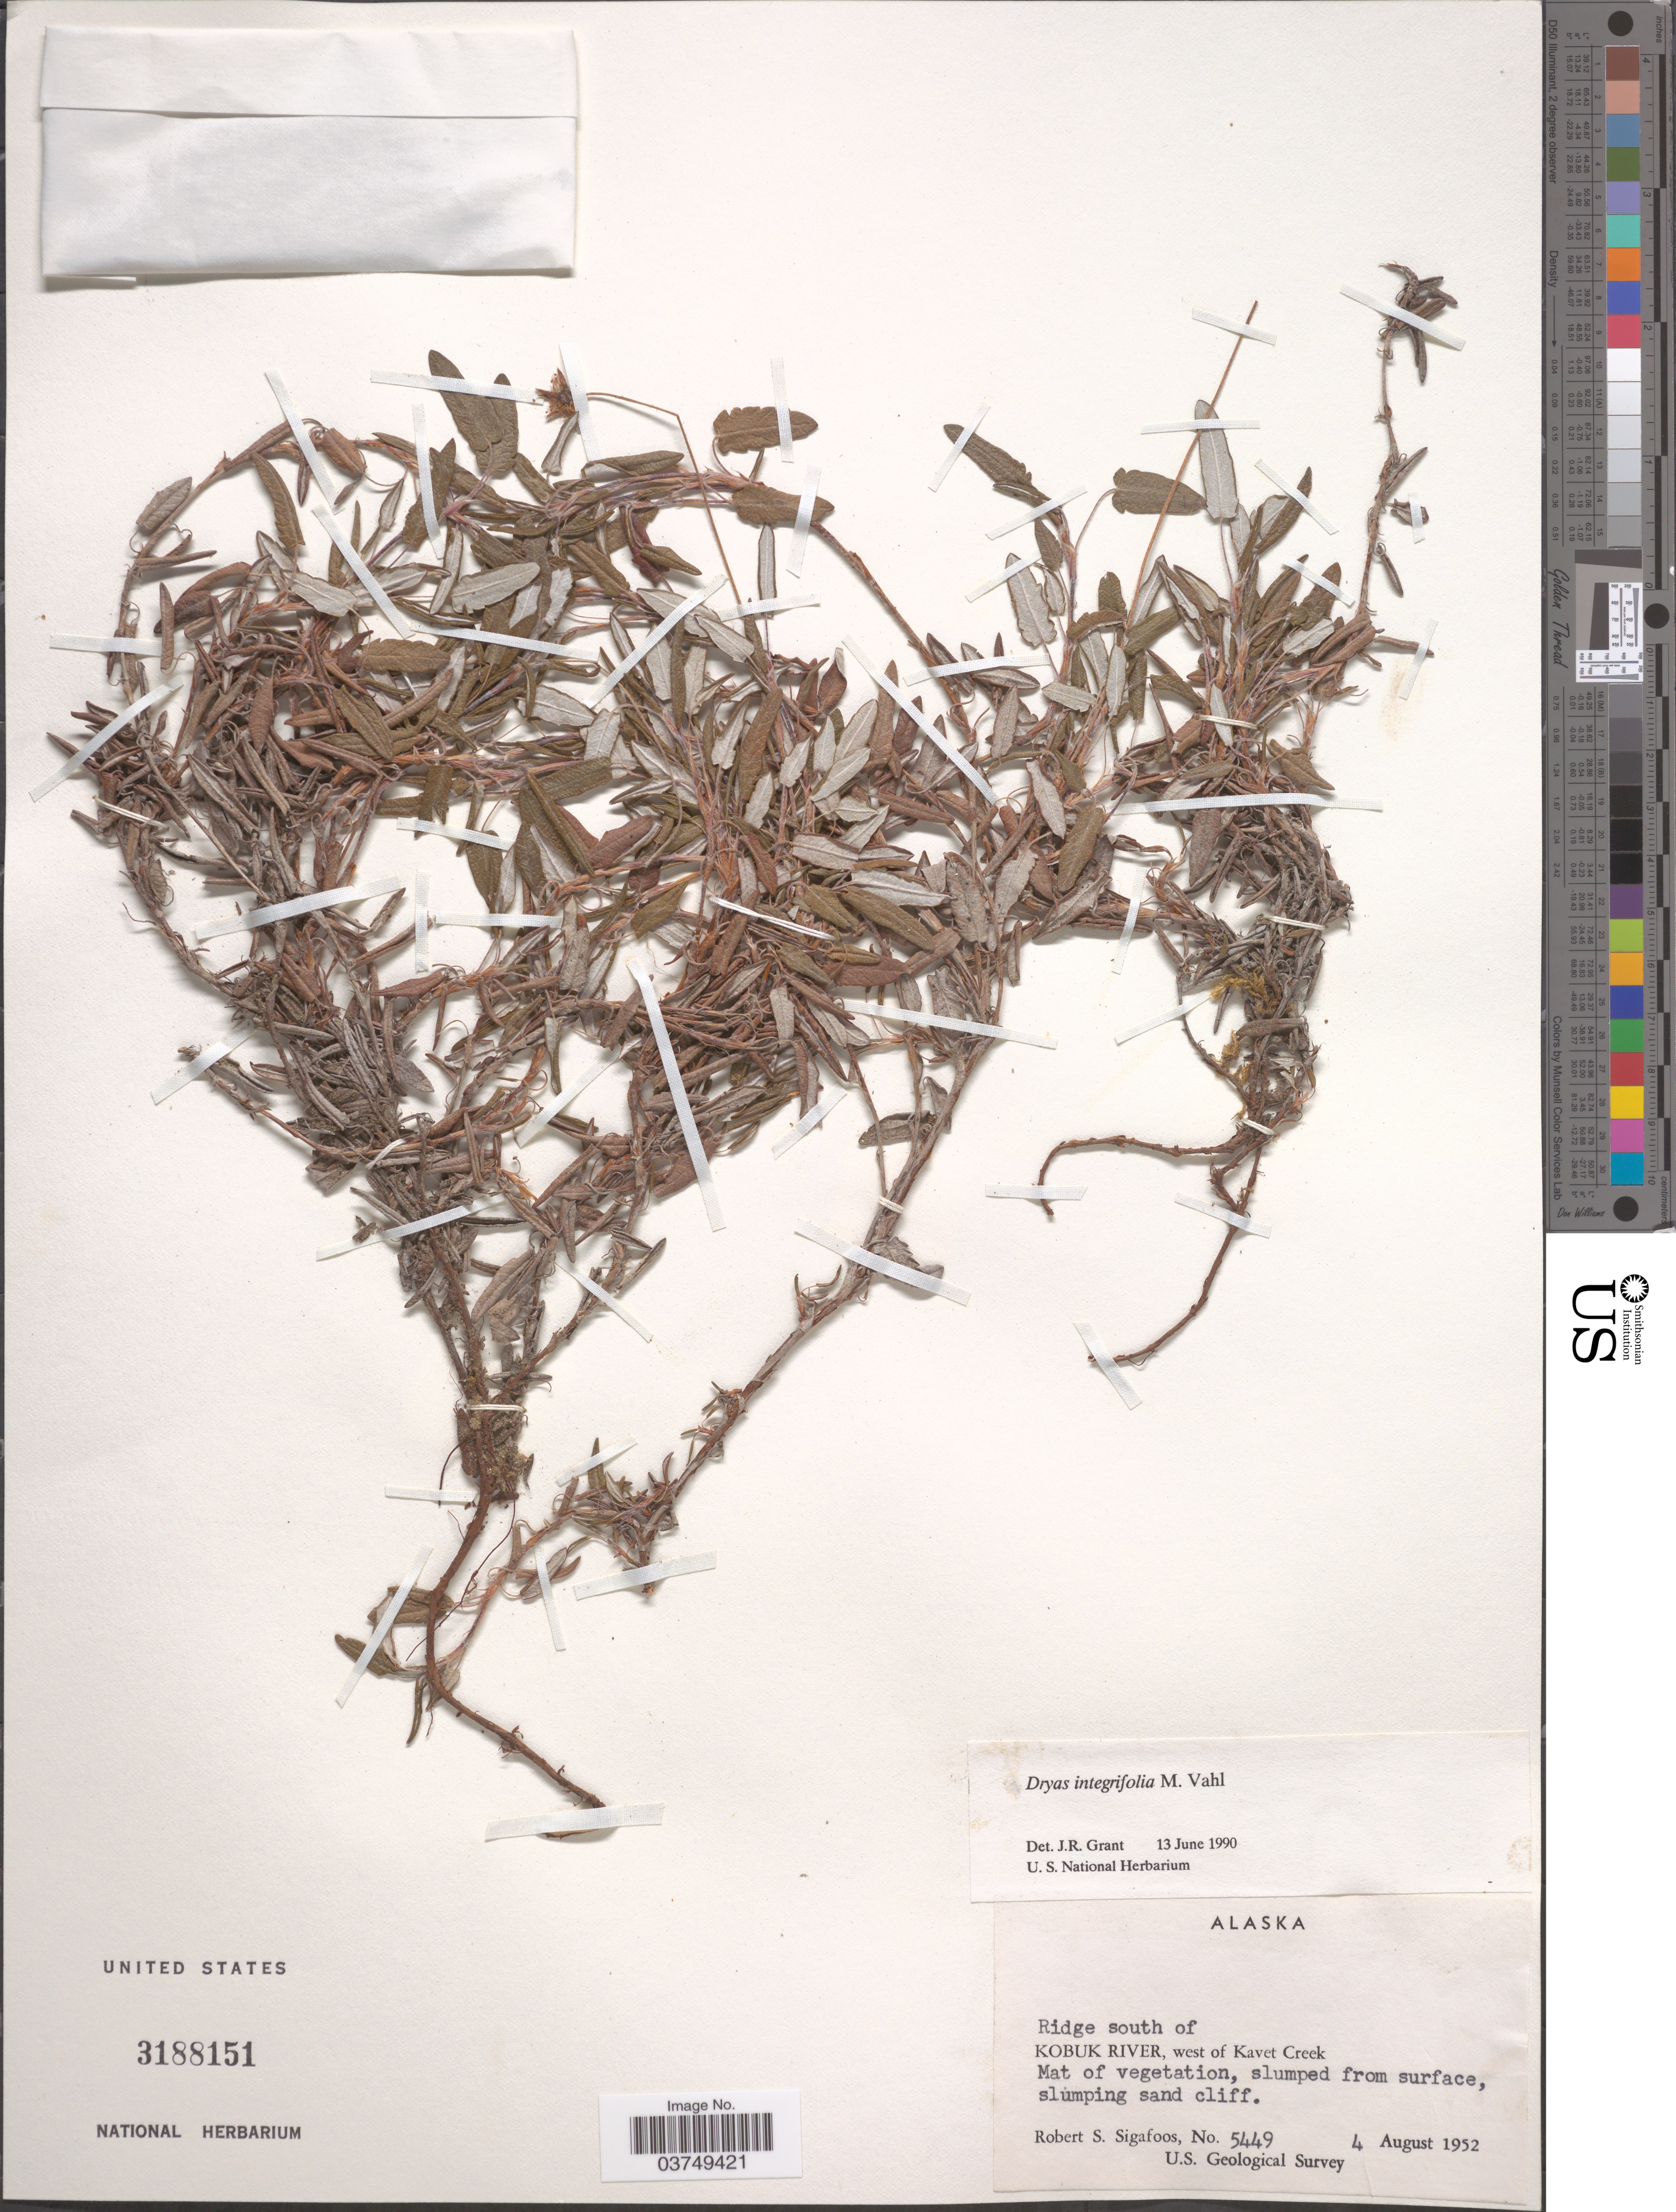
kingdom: Plantae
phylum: Tracheophyta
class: Magnoliopsida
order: Rosales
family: Rosaceae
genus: Dryas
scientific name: Dryas integrifolia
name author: Vahl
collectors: R. Sigafoos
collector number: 5449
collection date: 1952-08-04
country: United States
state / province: Alaska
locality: Ridge south of Kobuk River, west of Kavet Creek.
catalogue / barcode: US 3188151